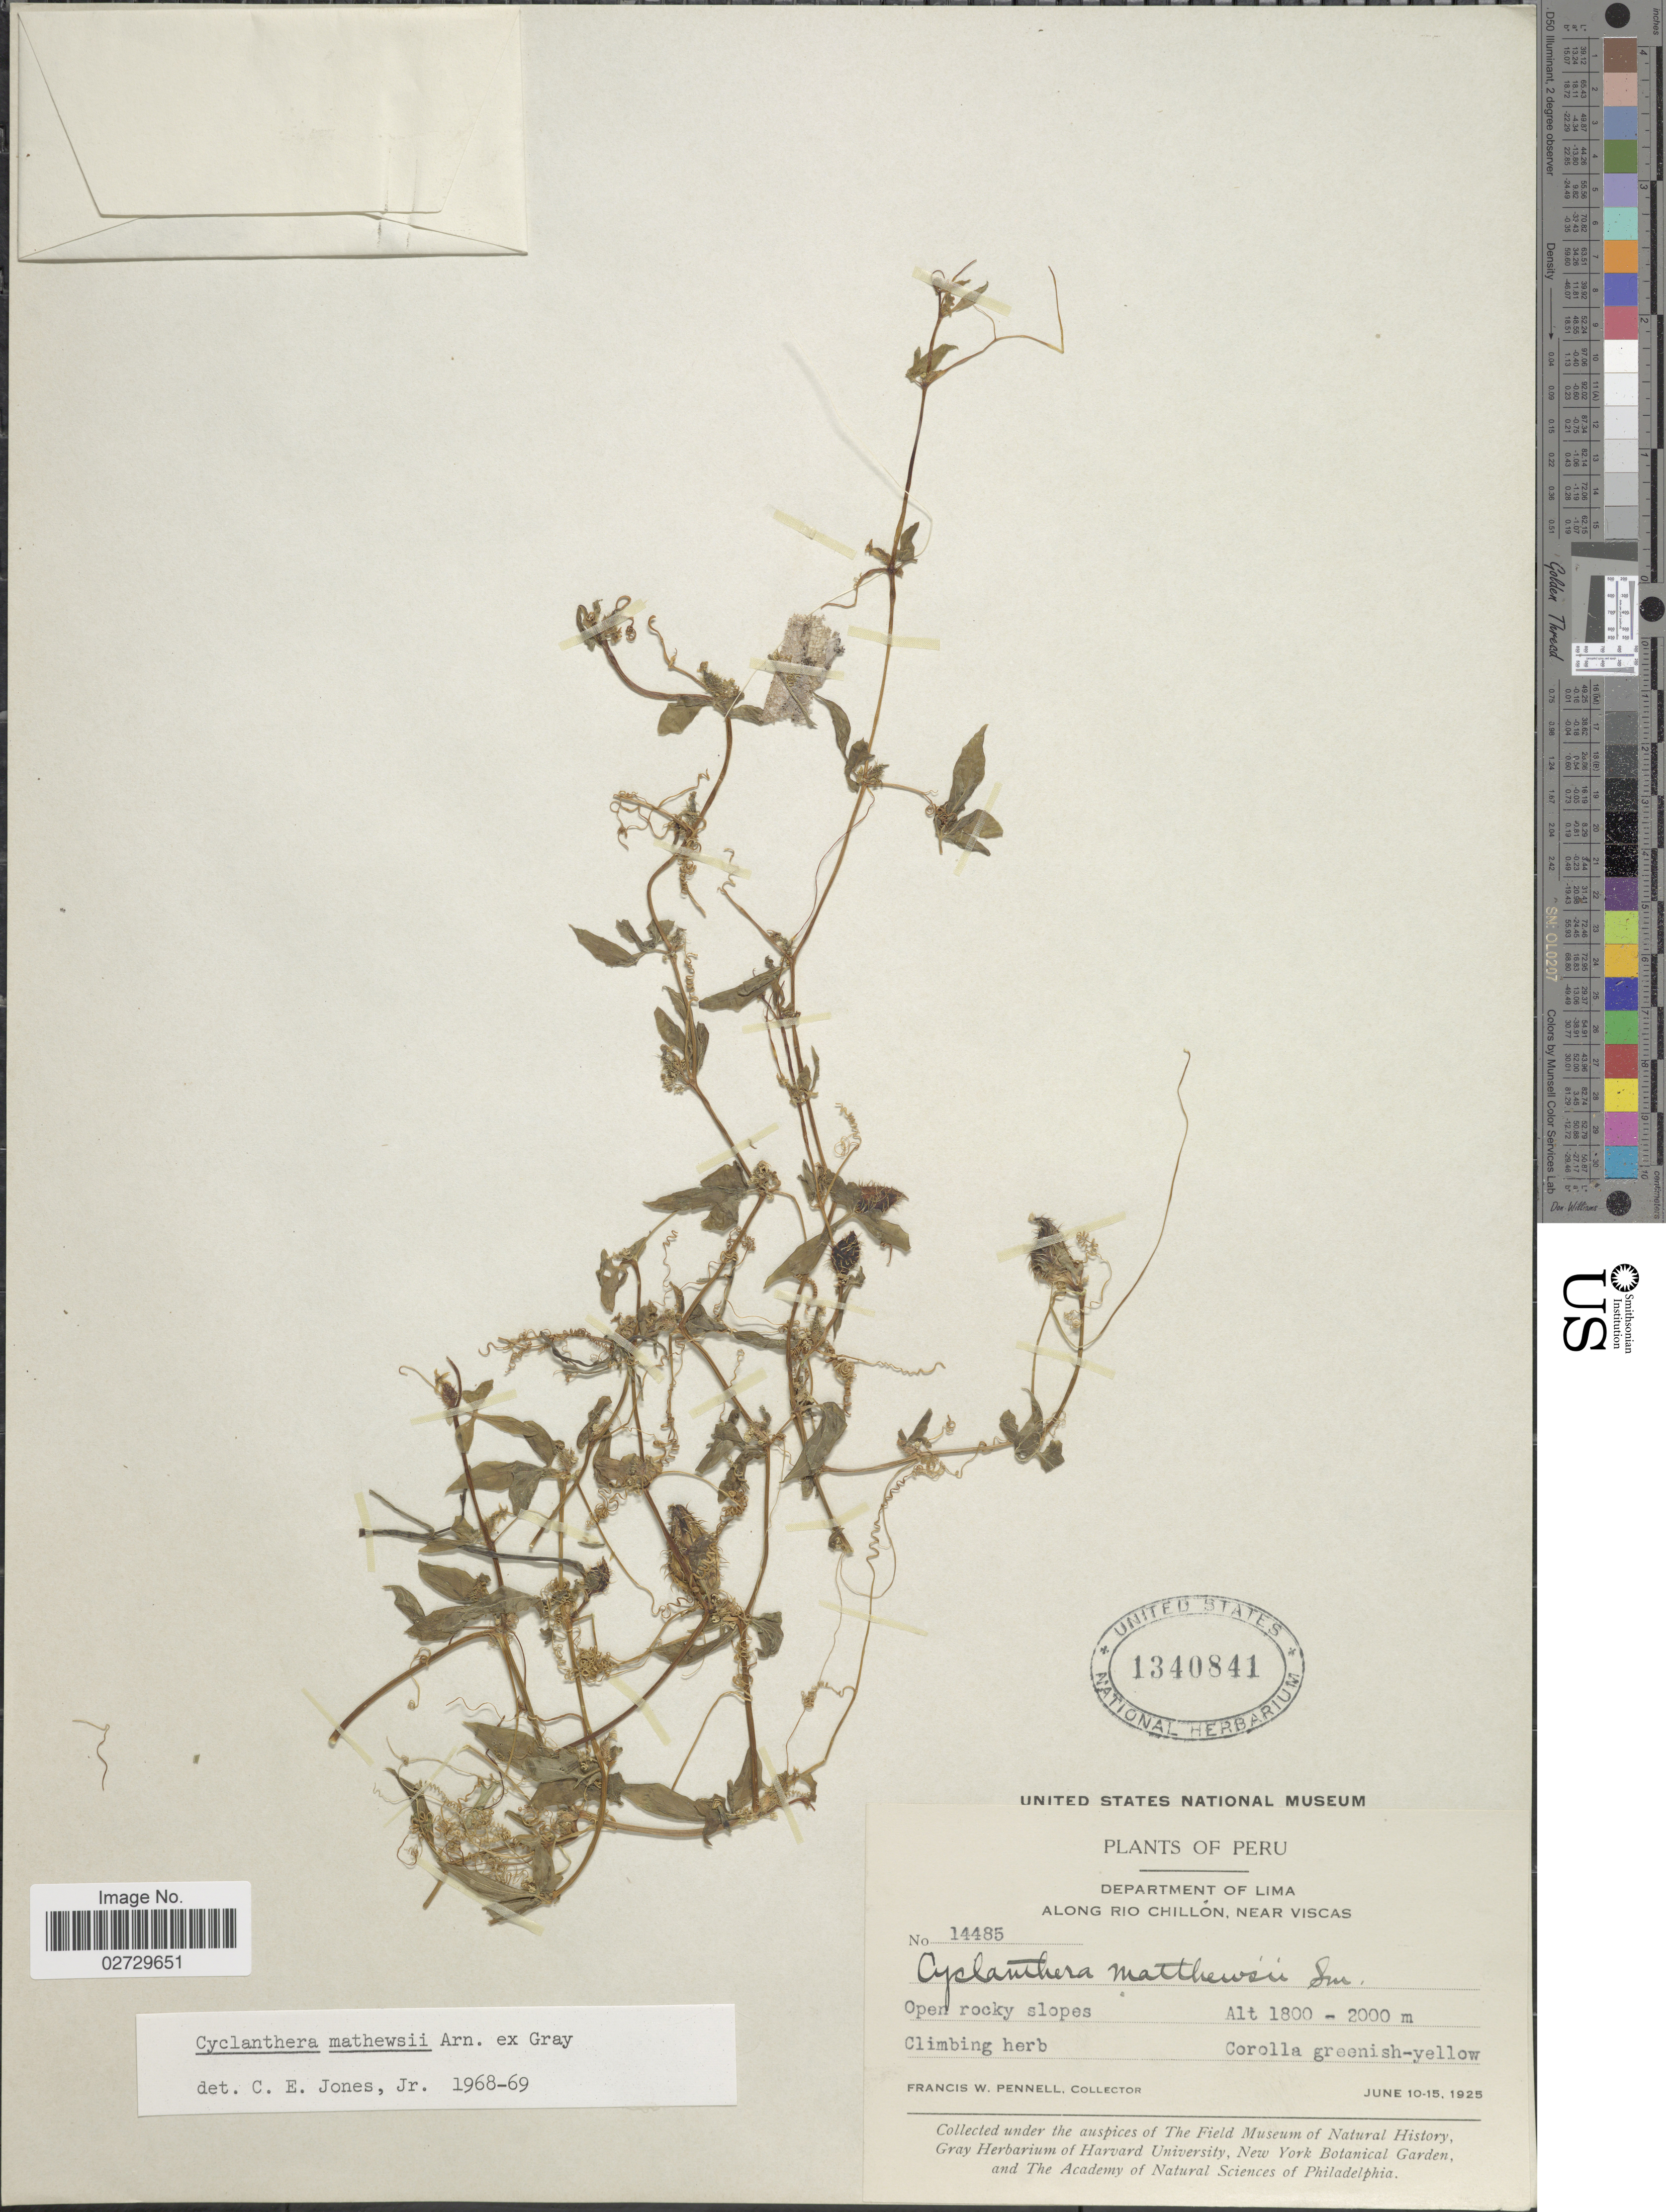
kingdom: Plantae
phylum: Tracheophyta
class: Magnoliopsida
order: Cucurbitales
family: Cucurbitaceae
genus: Cyclanthera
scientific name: Cyclanthera mathewsii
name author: Arn. ex A. Gray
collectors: F. W. Pennell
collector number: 14485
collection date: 1925-06-10/1925-06-15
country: Peru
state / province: Lima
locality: Department of Lima, Along Rio Chillon, Near Viscas.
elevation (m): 1800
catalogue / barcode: US 1340841